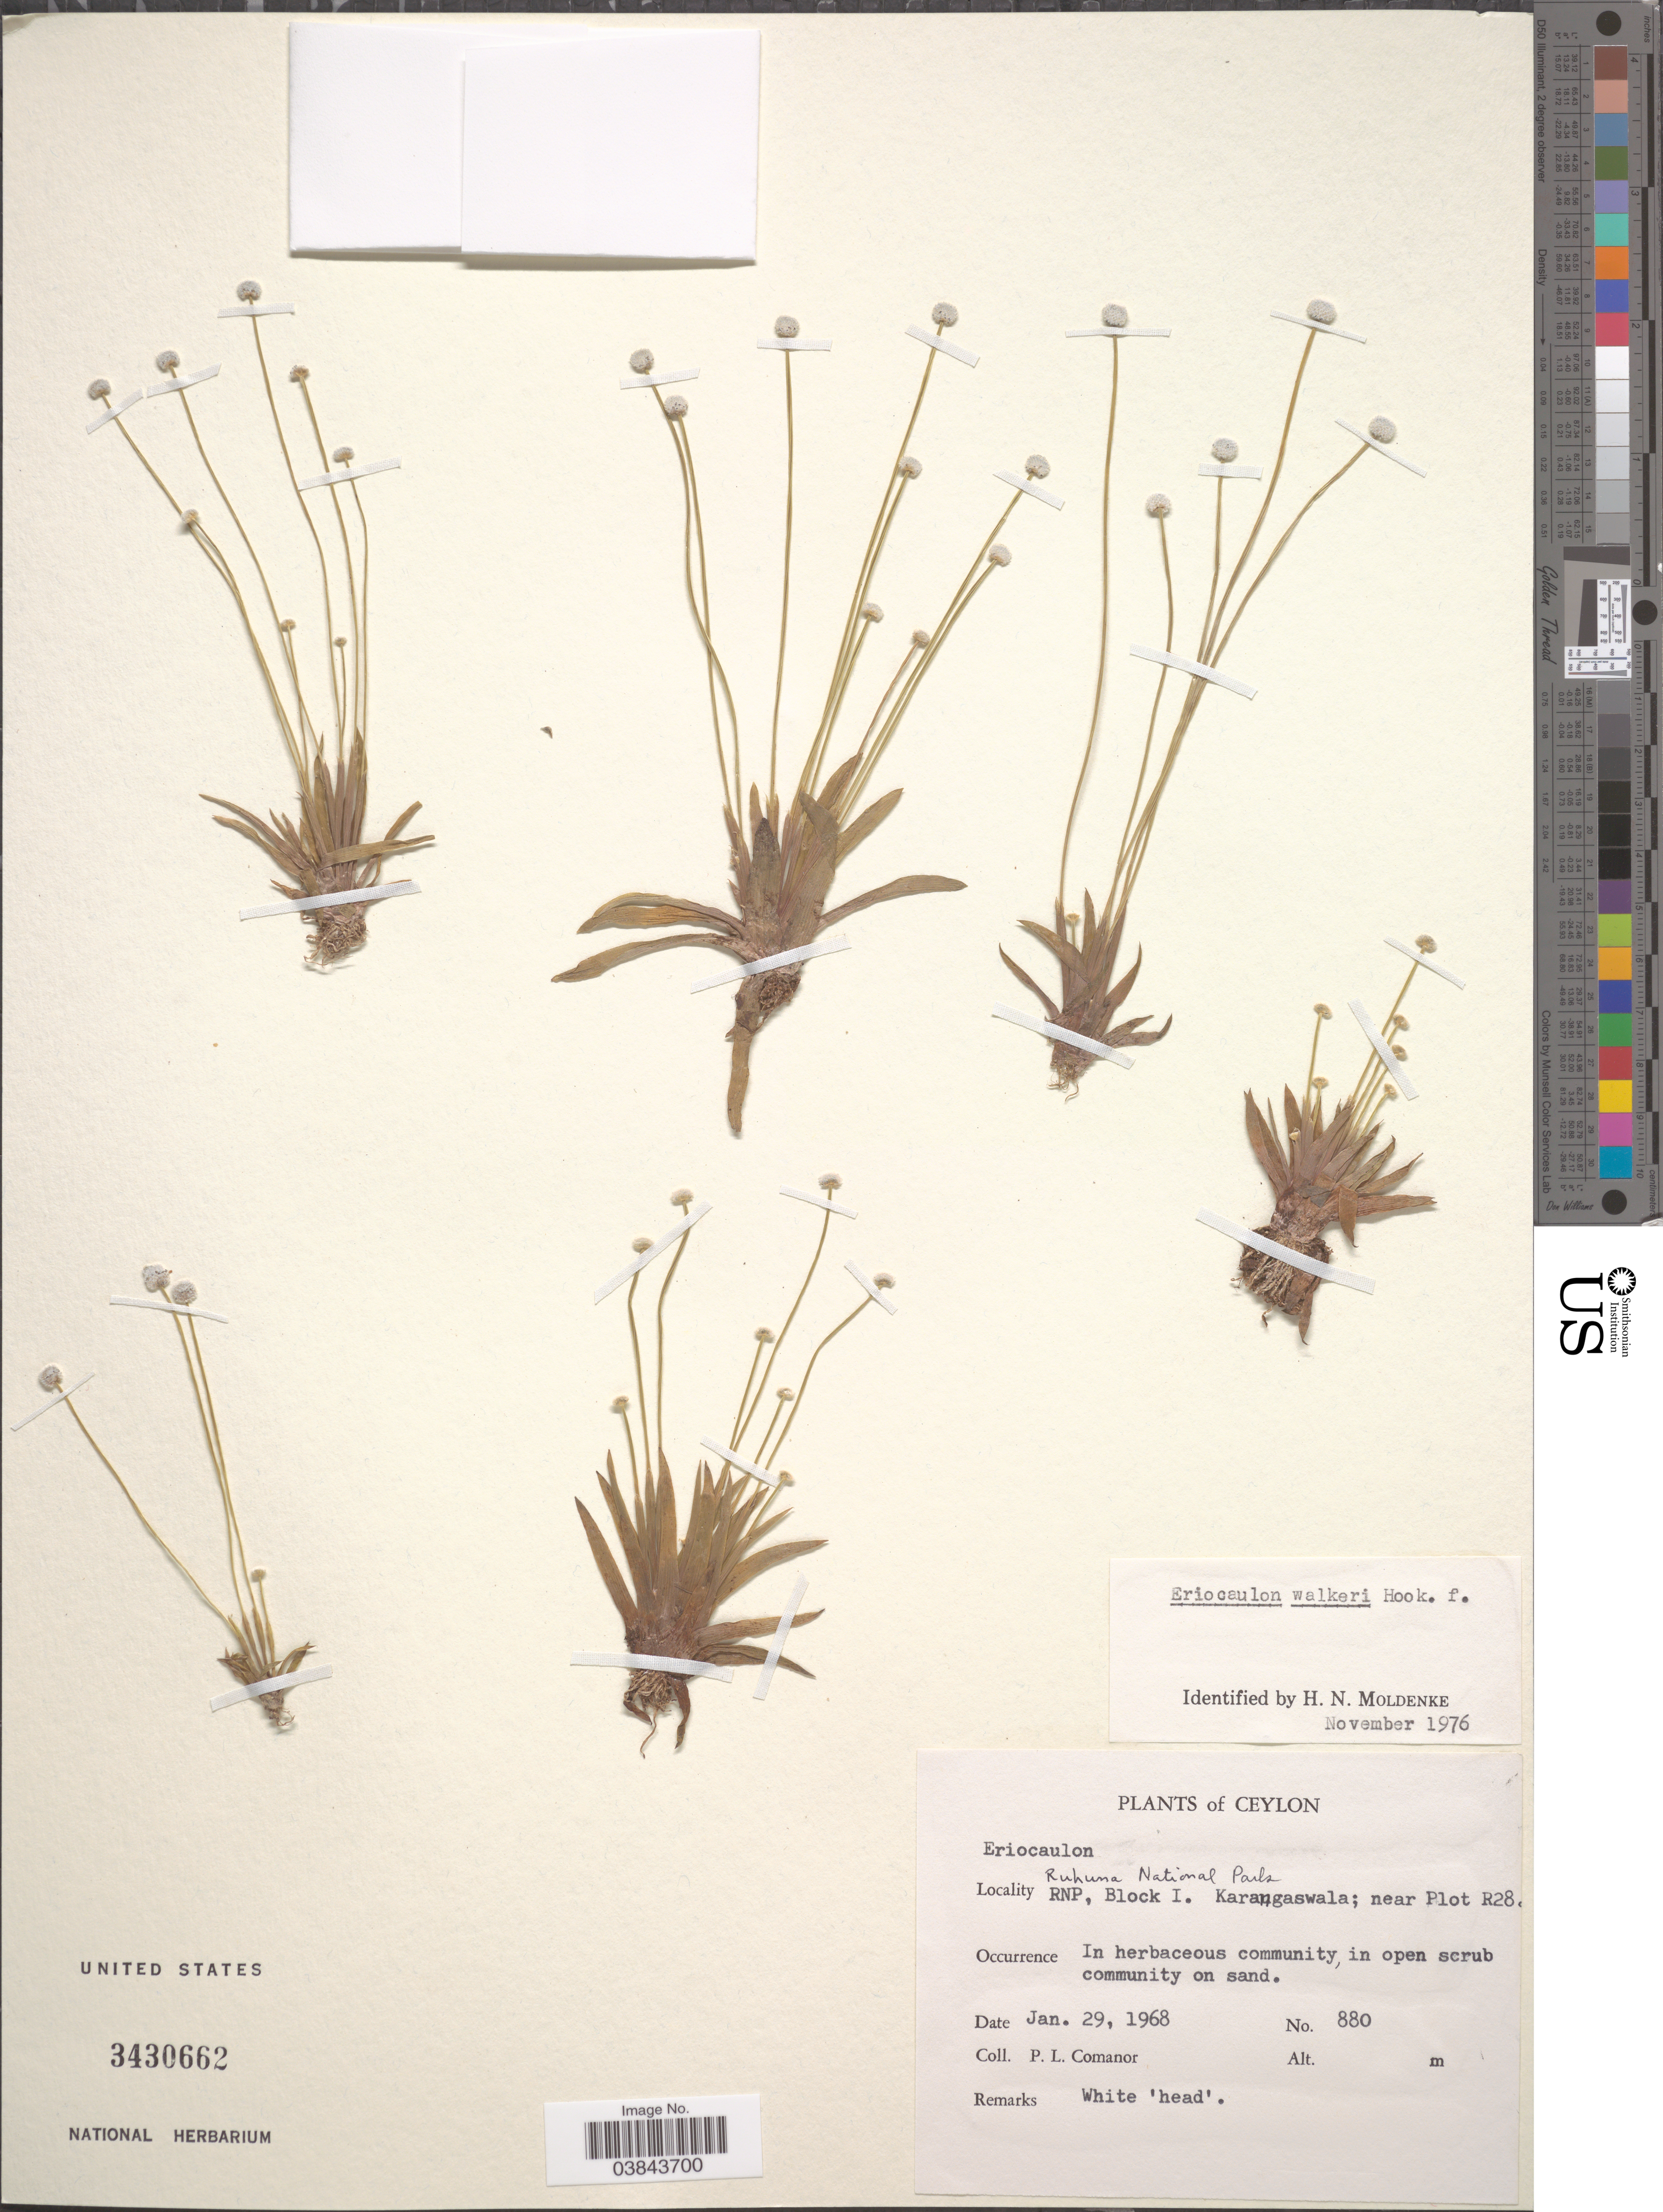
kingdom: Plantae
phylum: Tracheophyta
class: Liliopsida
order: Poales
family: Eriocaulaceae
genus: Eriocaulon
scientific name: Eriocaulon walkeri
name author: Hook. f.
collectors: P. Comanor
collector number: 880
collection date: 1968-01-29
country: Sri Lanka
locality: Ceylon. RNP, Ruhuna National Parks, Block I. Karangaswala; near Plot R28.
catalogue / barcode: US 3430662